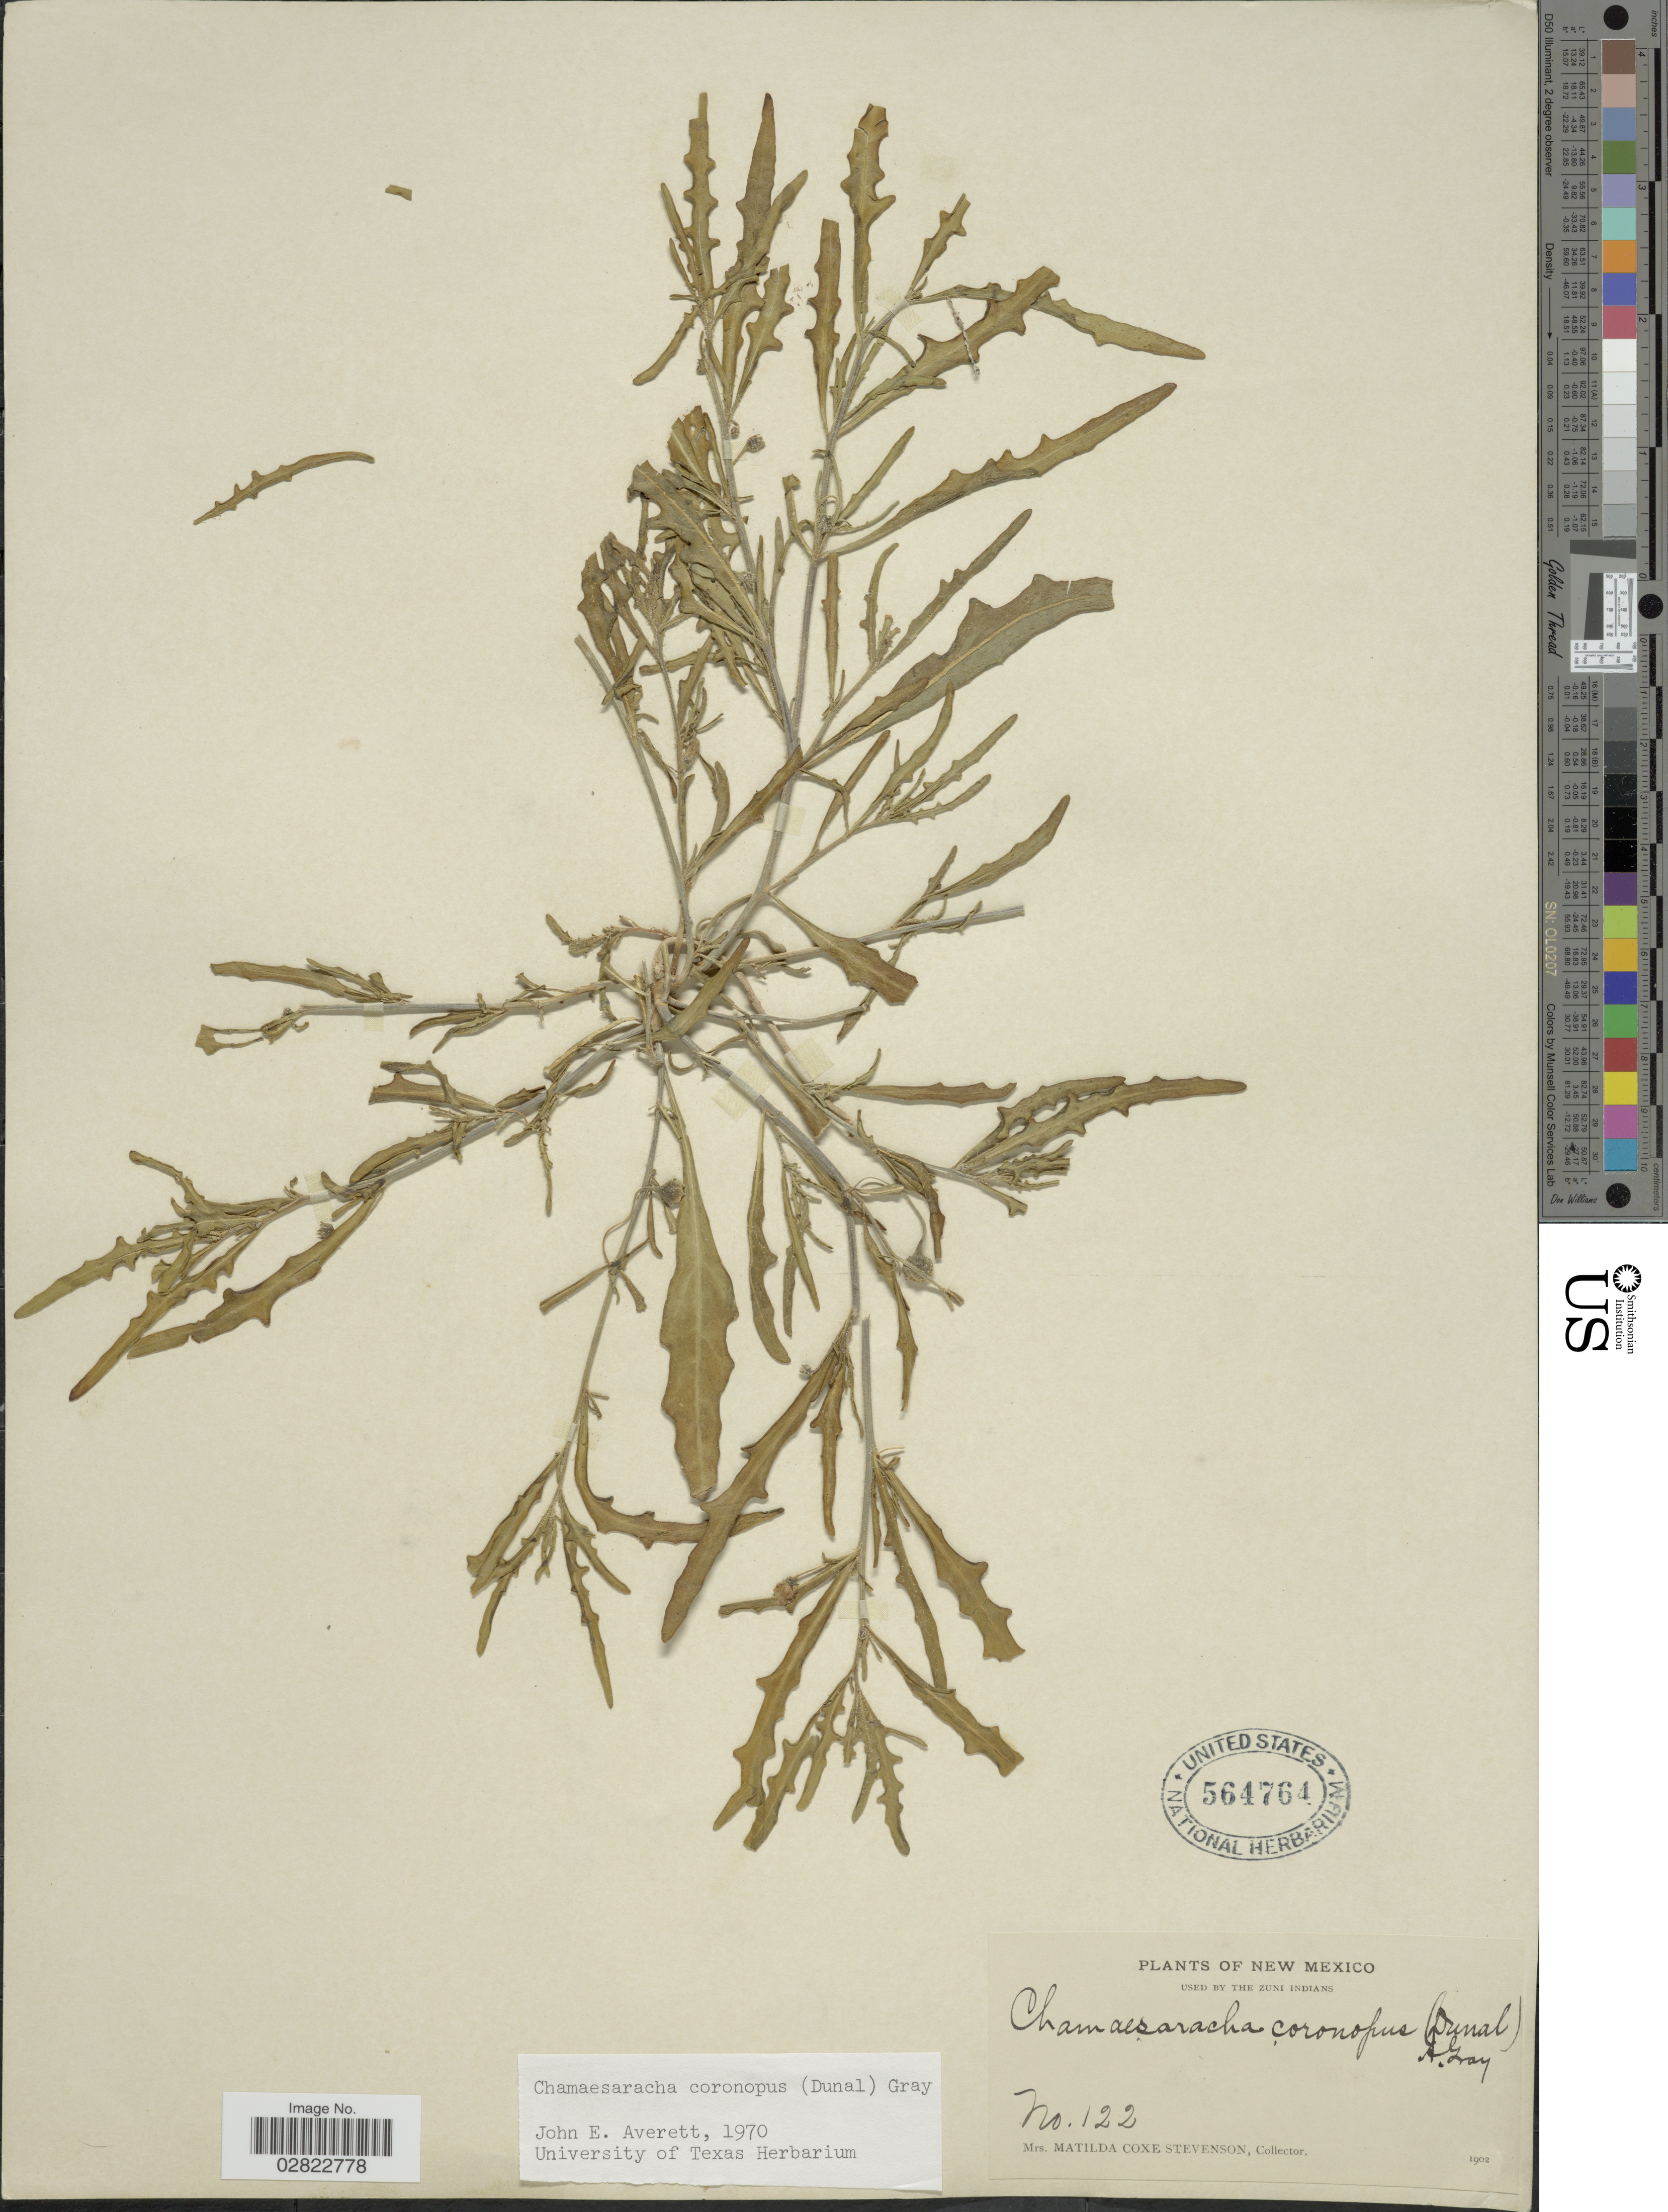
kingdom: Plantae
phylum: Tracheophyta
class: Magnoliopsida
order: Solanales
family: Solanaceae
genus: Chamaesaracha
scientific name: Chamaesaracha coronopus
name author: (Dunal) A. Gray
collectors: M. Stevenson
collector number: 122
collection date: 1902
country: United States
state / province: New Mexico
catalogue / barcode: US 564764